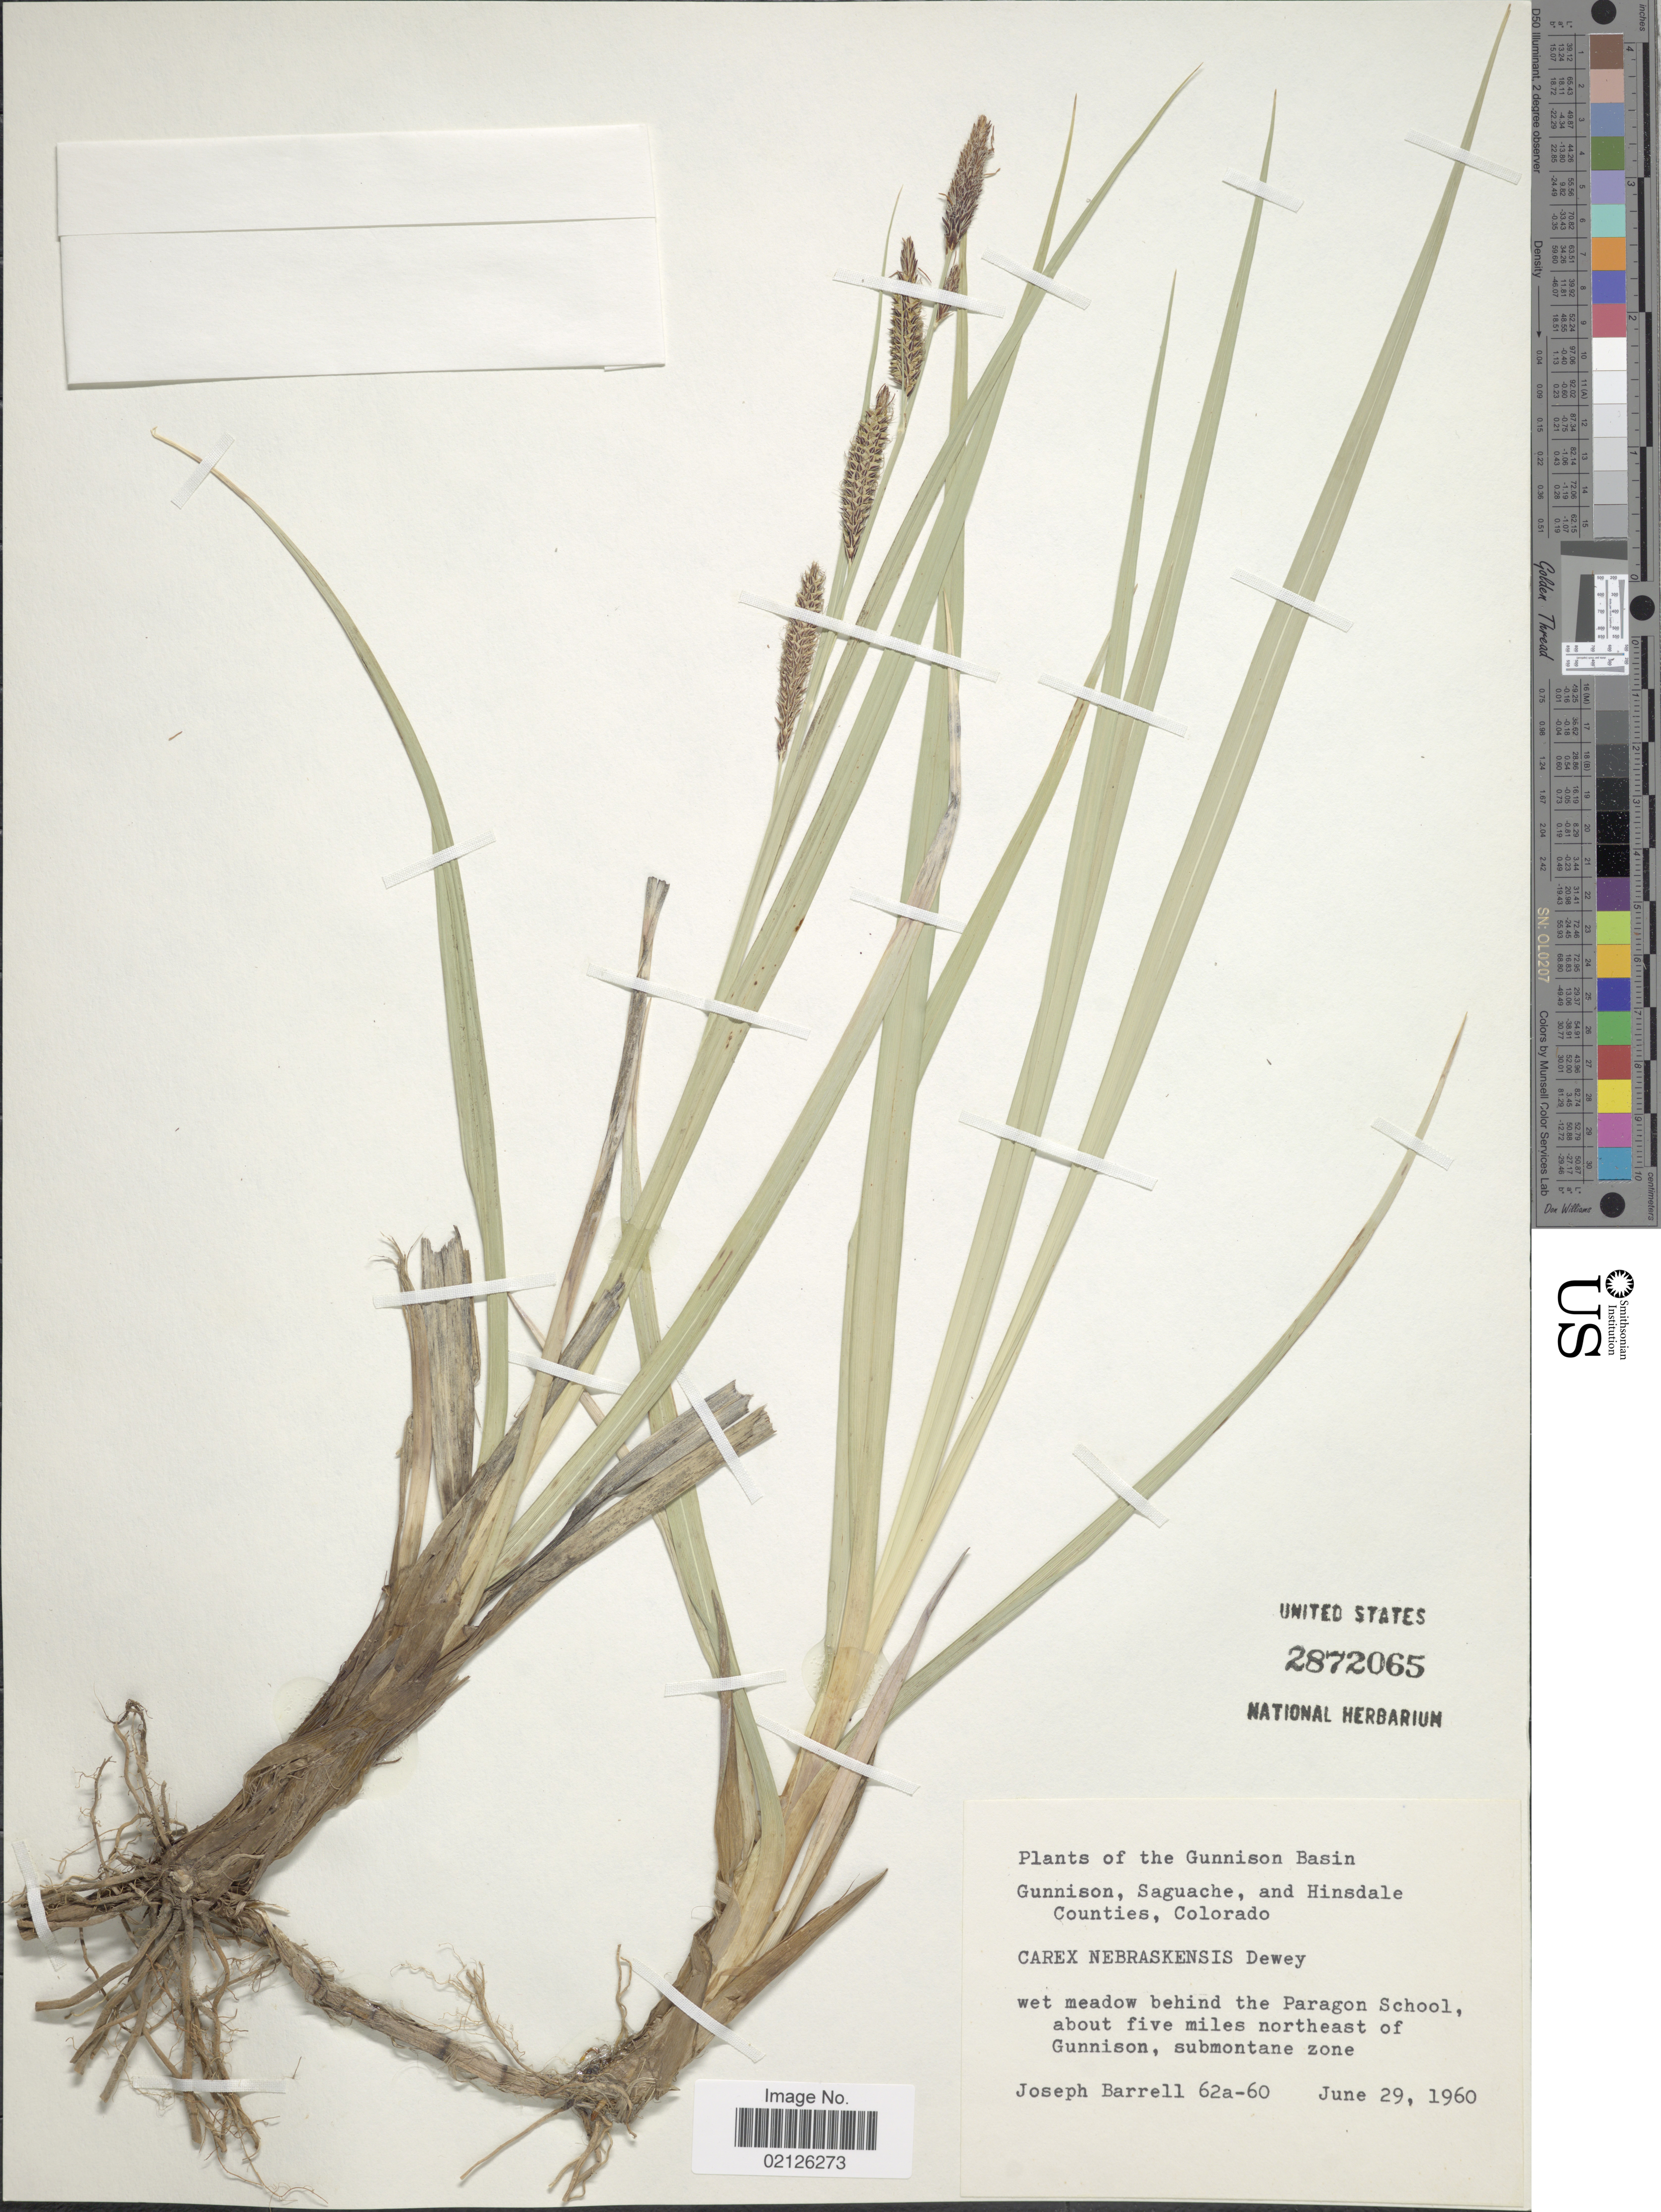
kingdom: Plantae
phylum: Tracheophyta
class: Liliopsida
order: Poales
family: Cyperaceae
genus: Carex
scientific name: Carex nebrascensis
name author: Dewey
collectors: J. Barrell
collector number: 62a-60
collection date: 1960-06-29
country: United States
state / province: Colorado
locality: The Gunnison Basin Gunnison, Saguache, and Hinsdale Counties, wet meadow behind the Paragon School, about five miles northeast of Gunnison, submontane zone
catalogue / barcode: US 2872065